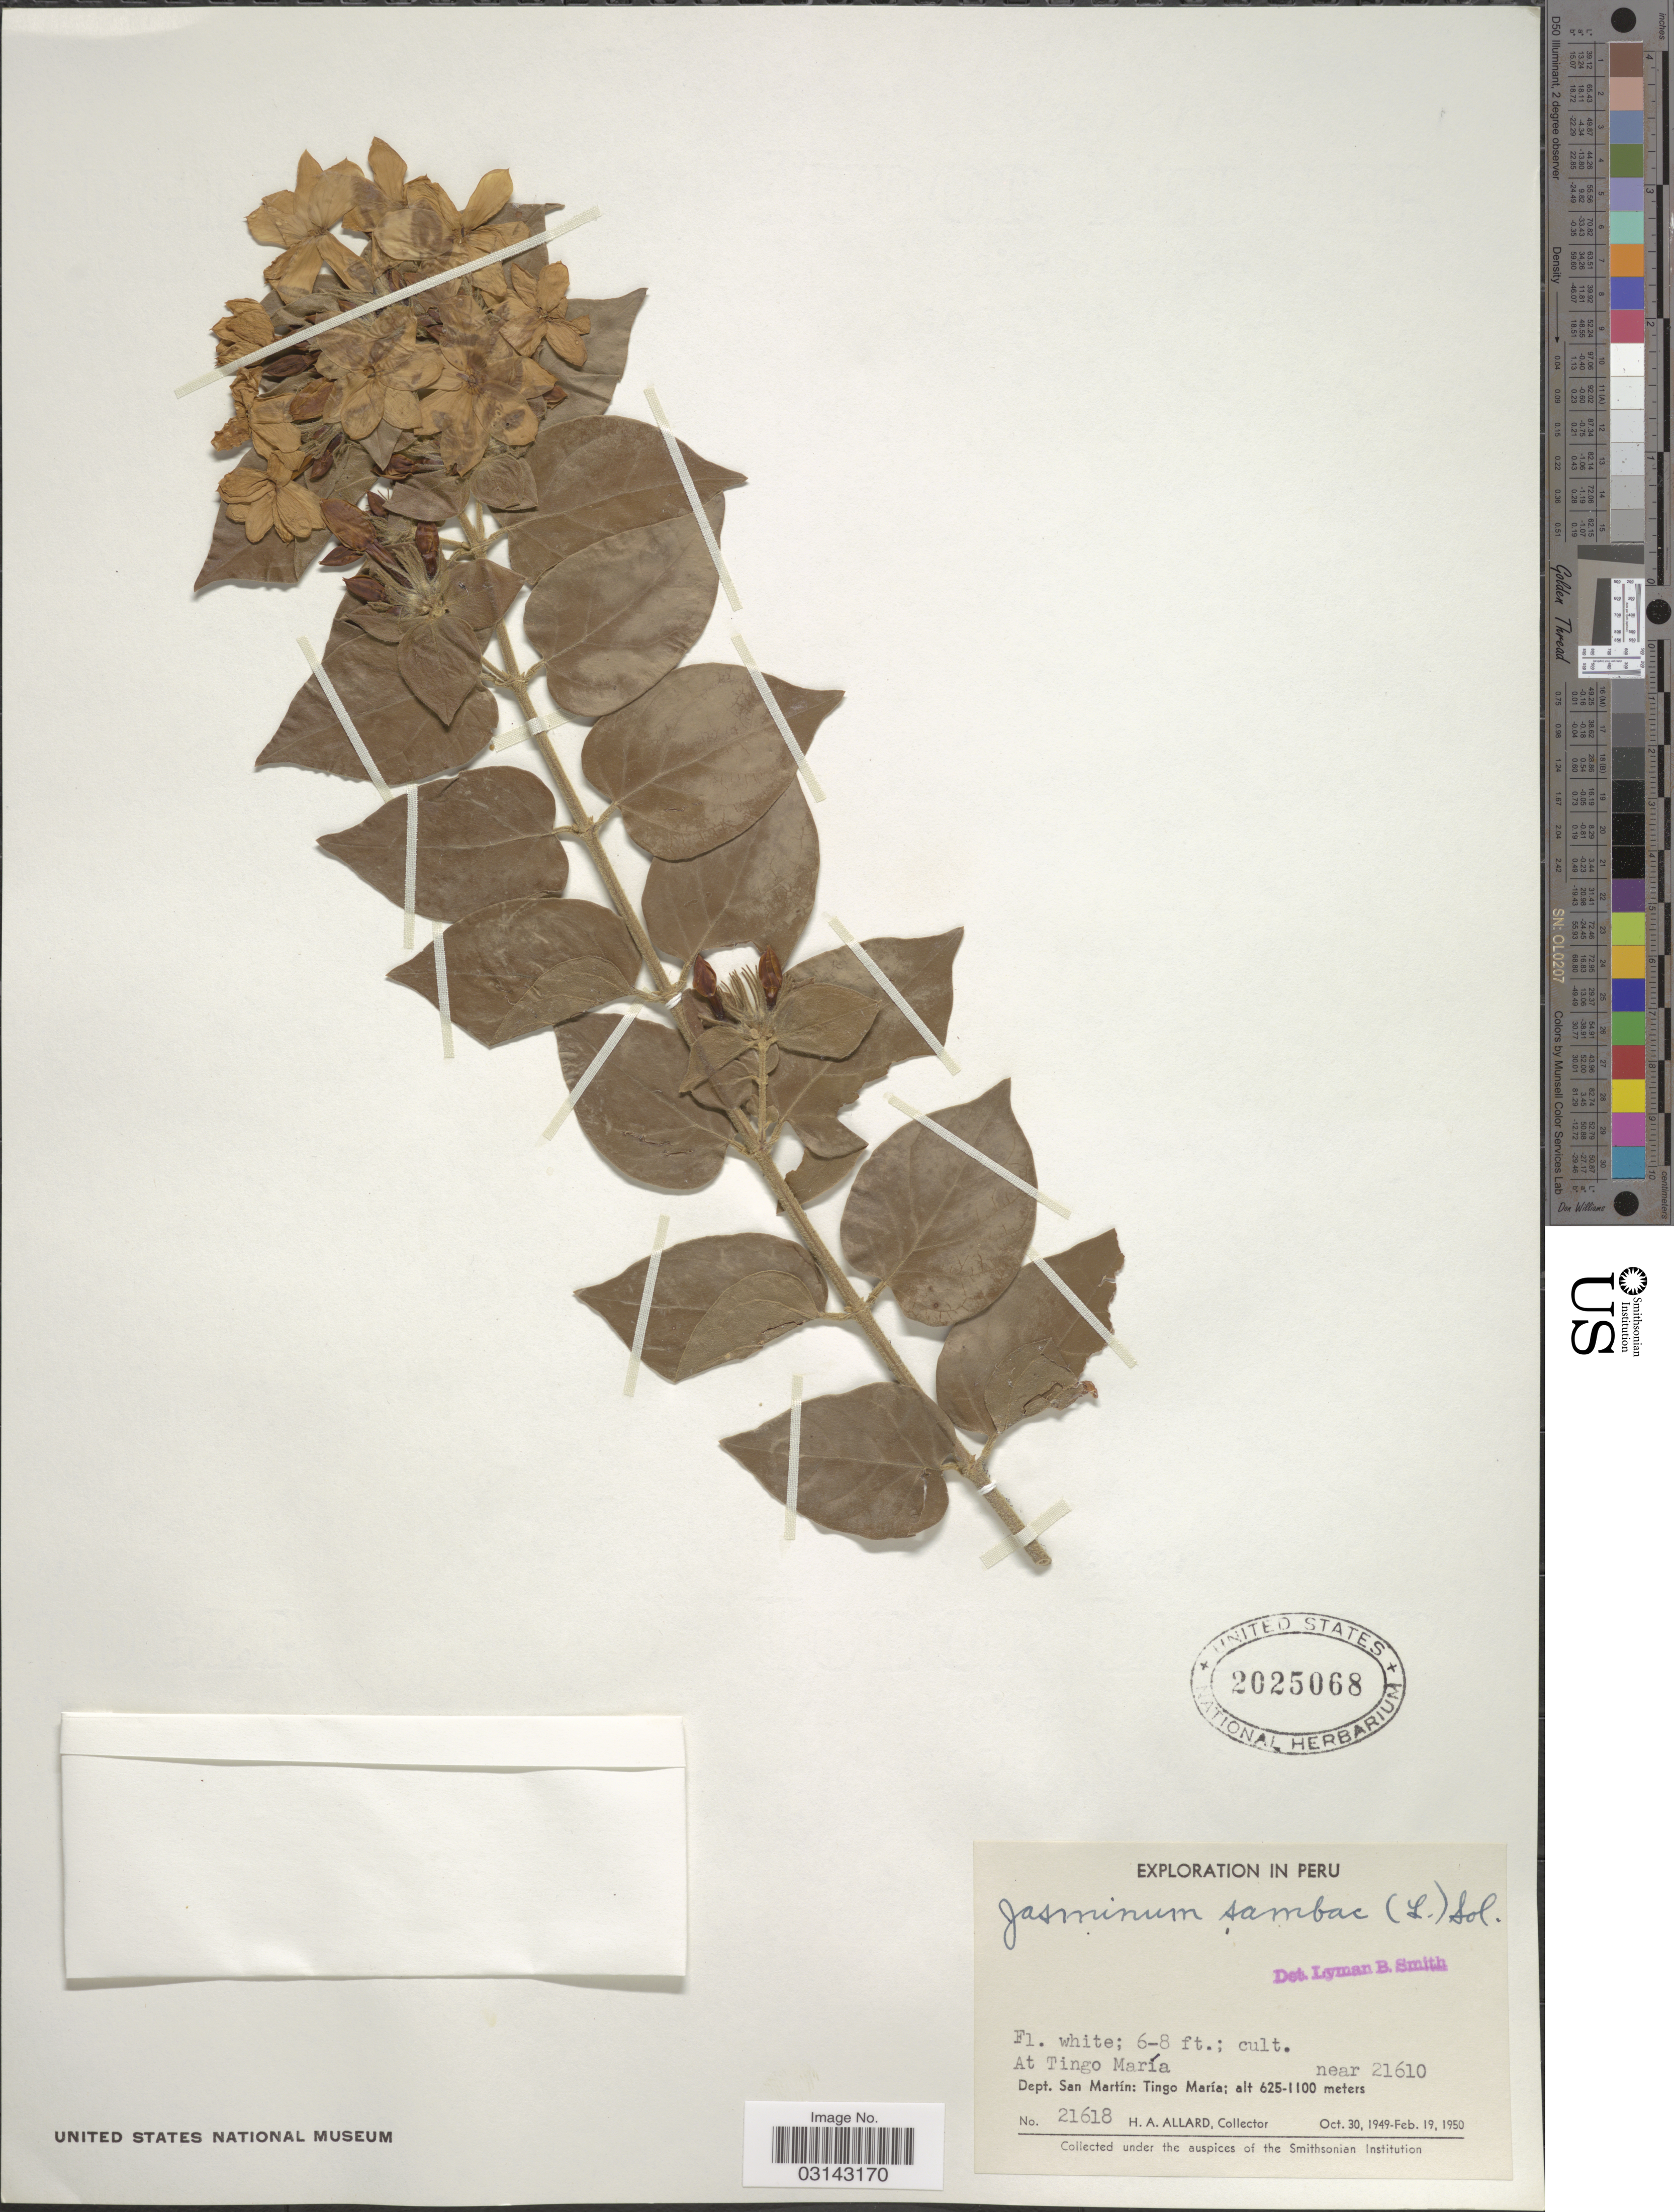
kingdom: Plantae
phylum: Tracheophyta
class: Magnoliopsida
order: Lamiales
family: Oleaceae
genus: Jasminum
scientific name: Jasminum sambac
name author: (L.) Aiton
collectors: H. A. Allard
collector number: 21618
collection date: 1949-10-30/1950-02-19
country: Peru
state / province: San Martín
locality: At Tingo María near 21610. Dept. San Martin: Tingo María.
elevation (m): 625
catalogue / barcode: US 2025068